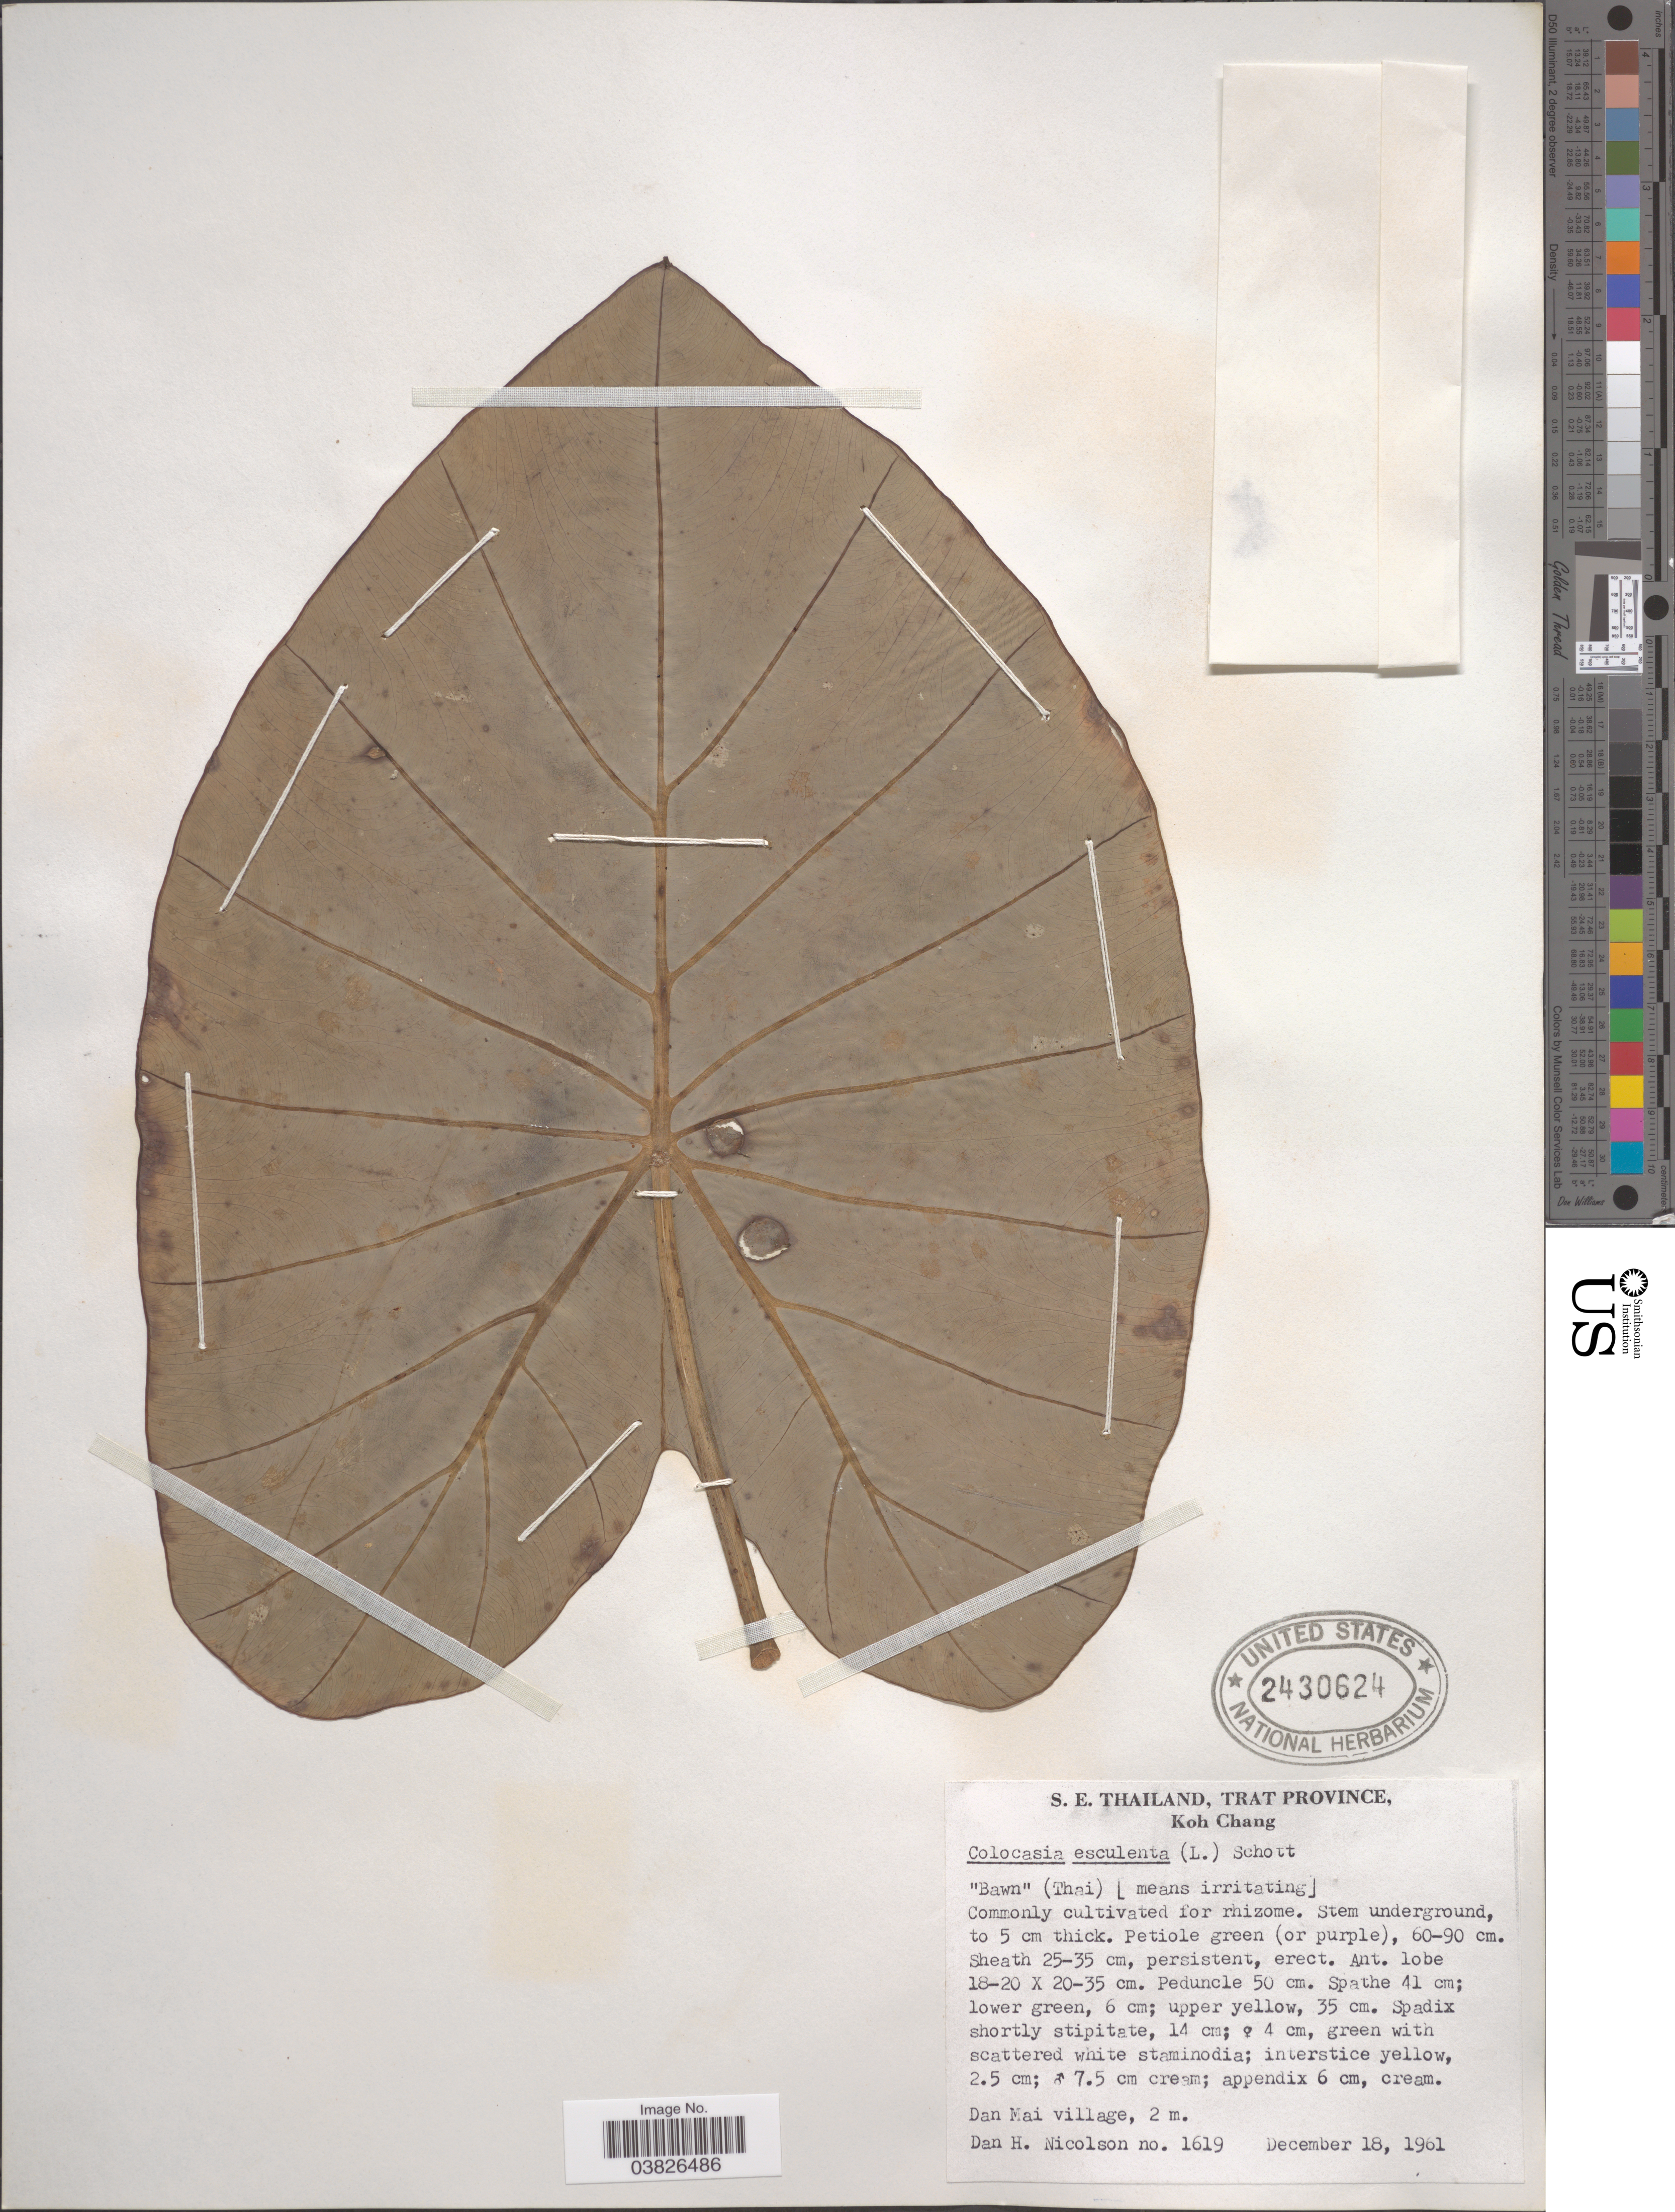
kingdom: Plantae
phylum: Tracheophyta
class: Liliopsida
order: Alismatales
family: Araceae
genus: Colocasia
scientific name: Colocasia esculenta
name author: (L.) Schott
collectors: D. H. Nicolson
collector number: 1619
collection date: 1961-12-18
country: Thailand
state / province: Trat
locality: S. E. Thailand, Koh Chang. Dan Mai village.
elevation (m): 2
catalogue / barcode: US 2430624